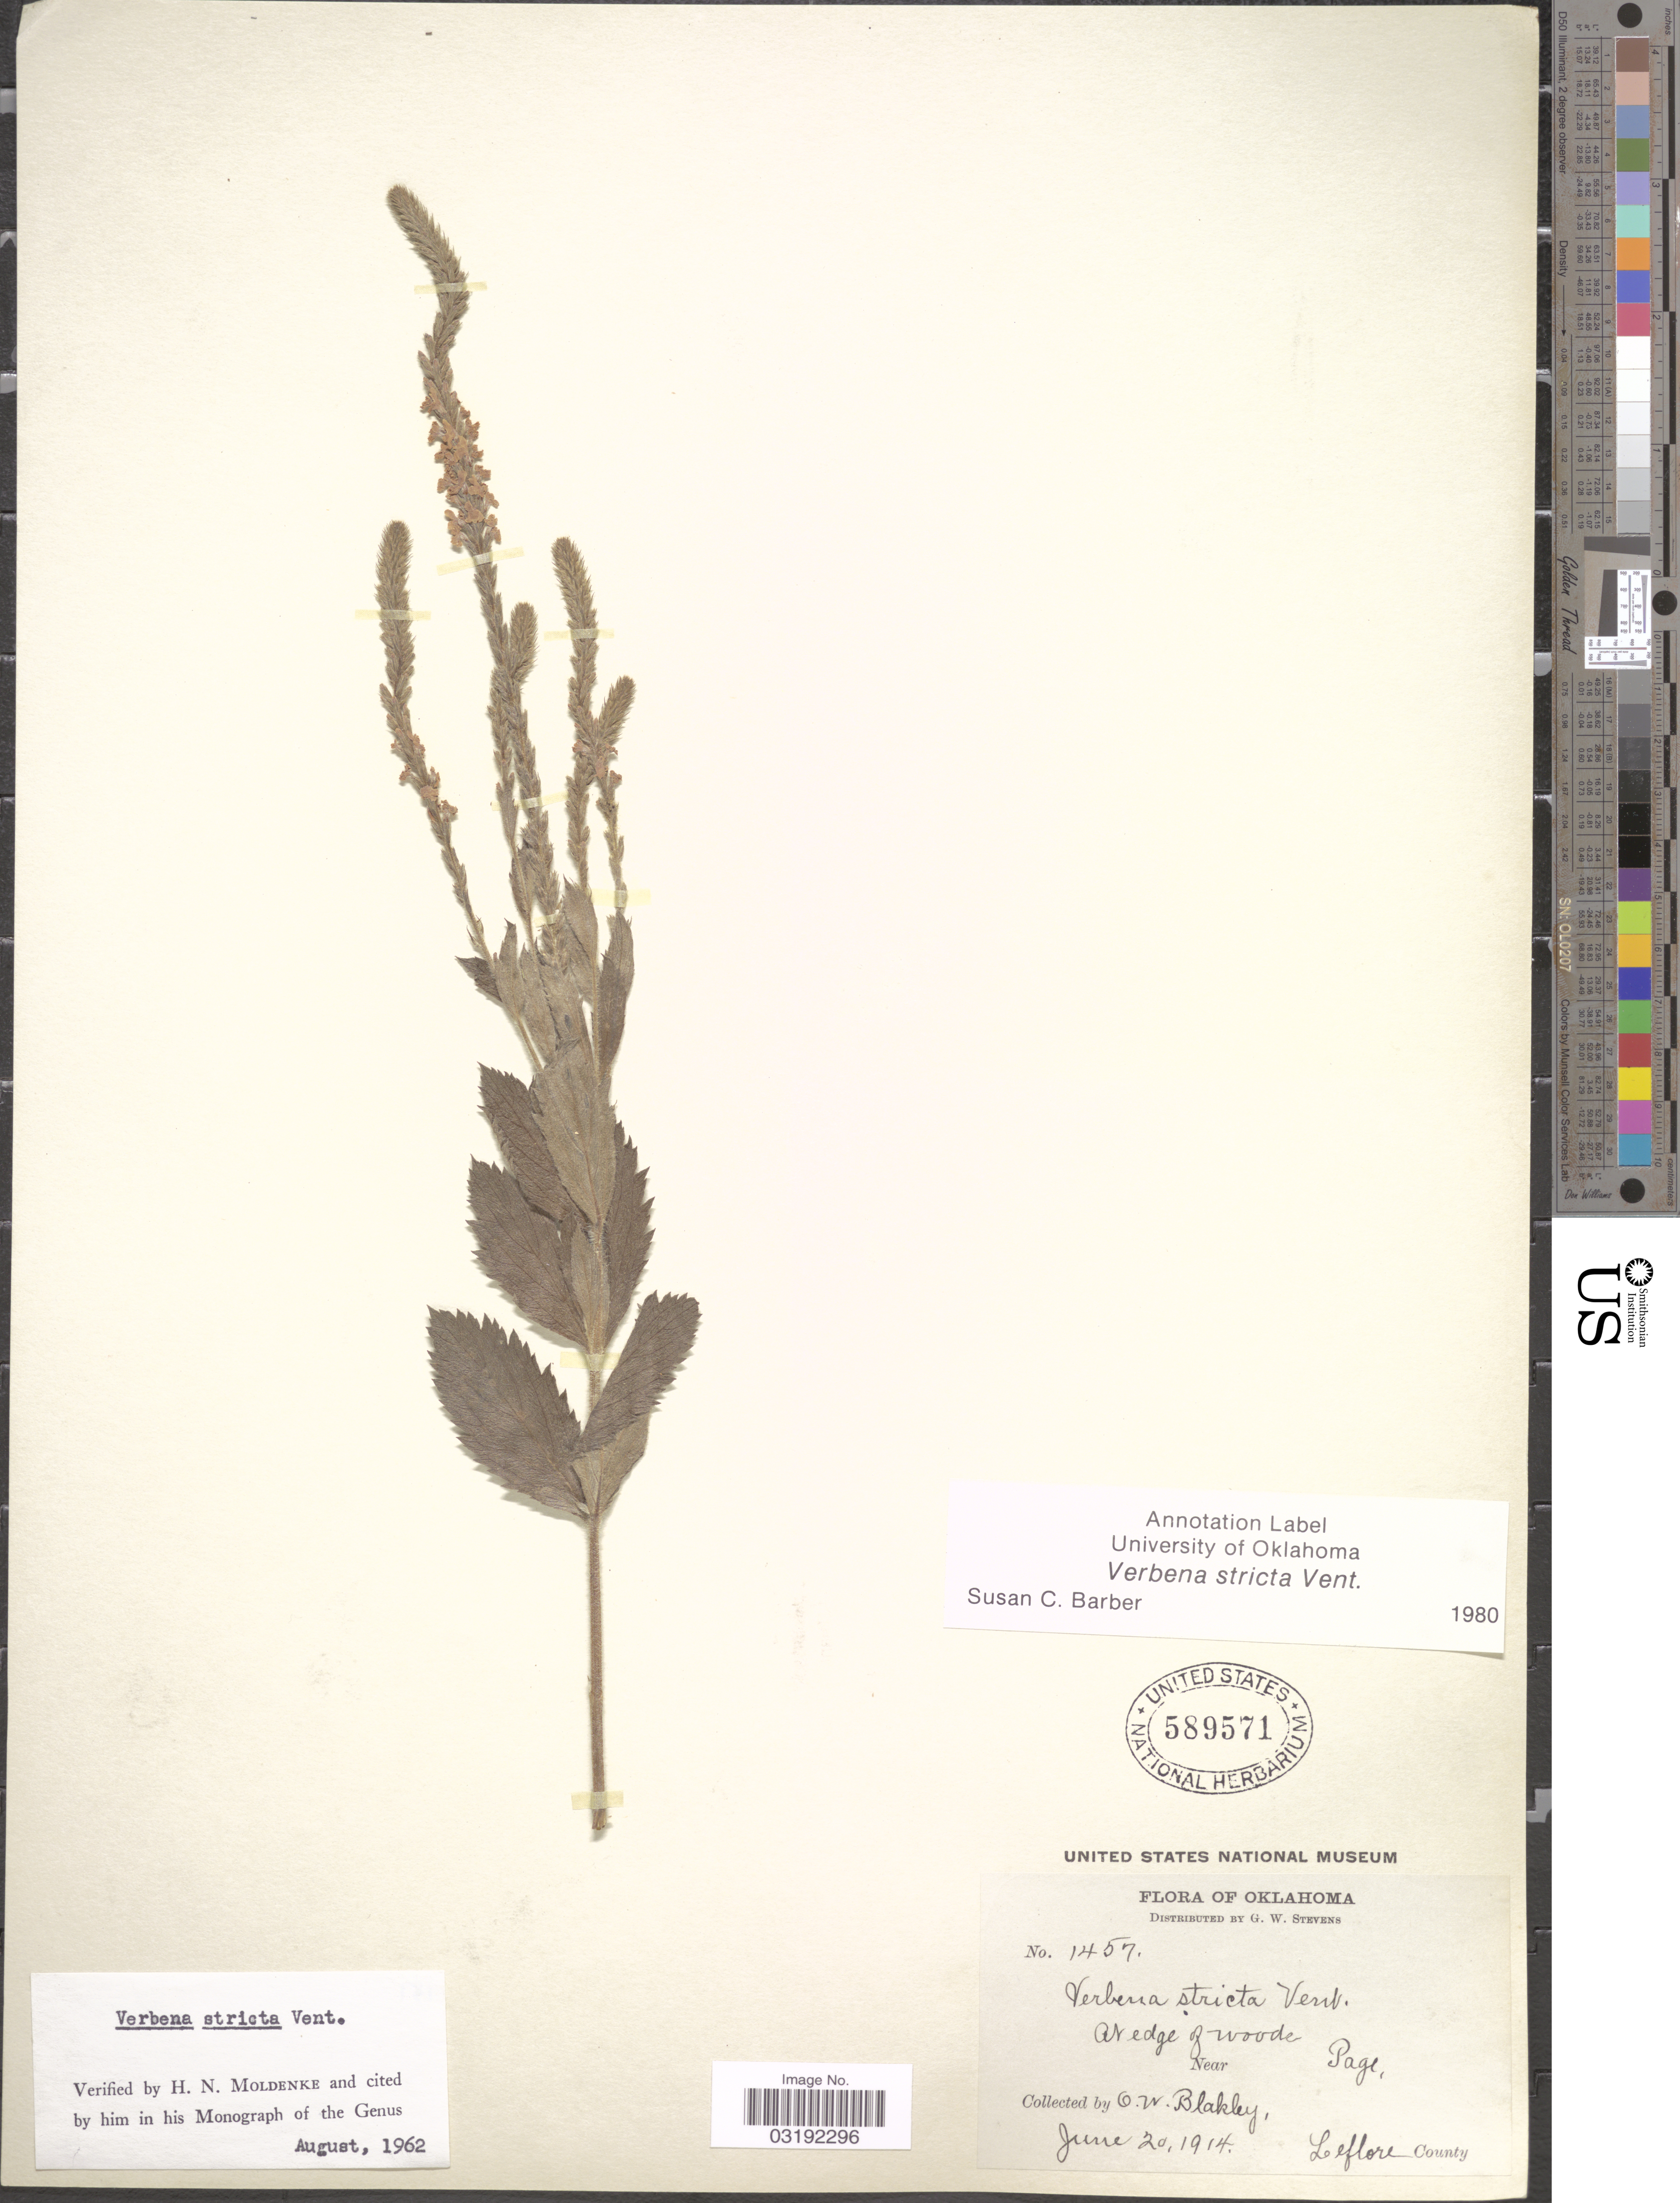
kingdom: Plantae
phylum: Tracheophyta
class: Magnoliopsida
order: Lamiales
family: Verbenaceae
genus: Verbena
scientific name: Verbena stricta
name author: Vent.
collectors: O. Blakley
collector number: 1457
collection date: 1914-06-20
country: United States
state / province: Oklahoma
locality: At edge of woods, Near Page, Leflore County.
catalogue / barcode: US 589571